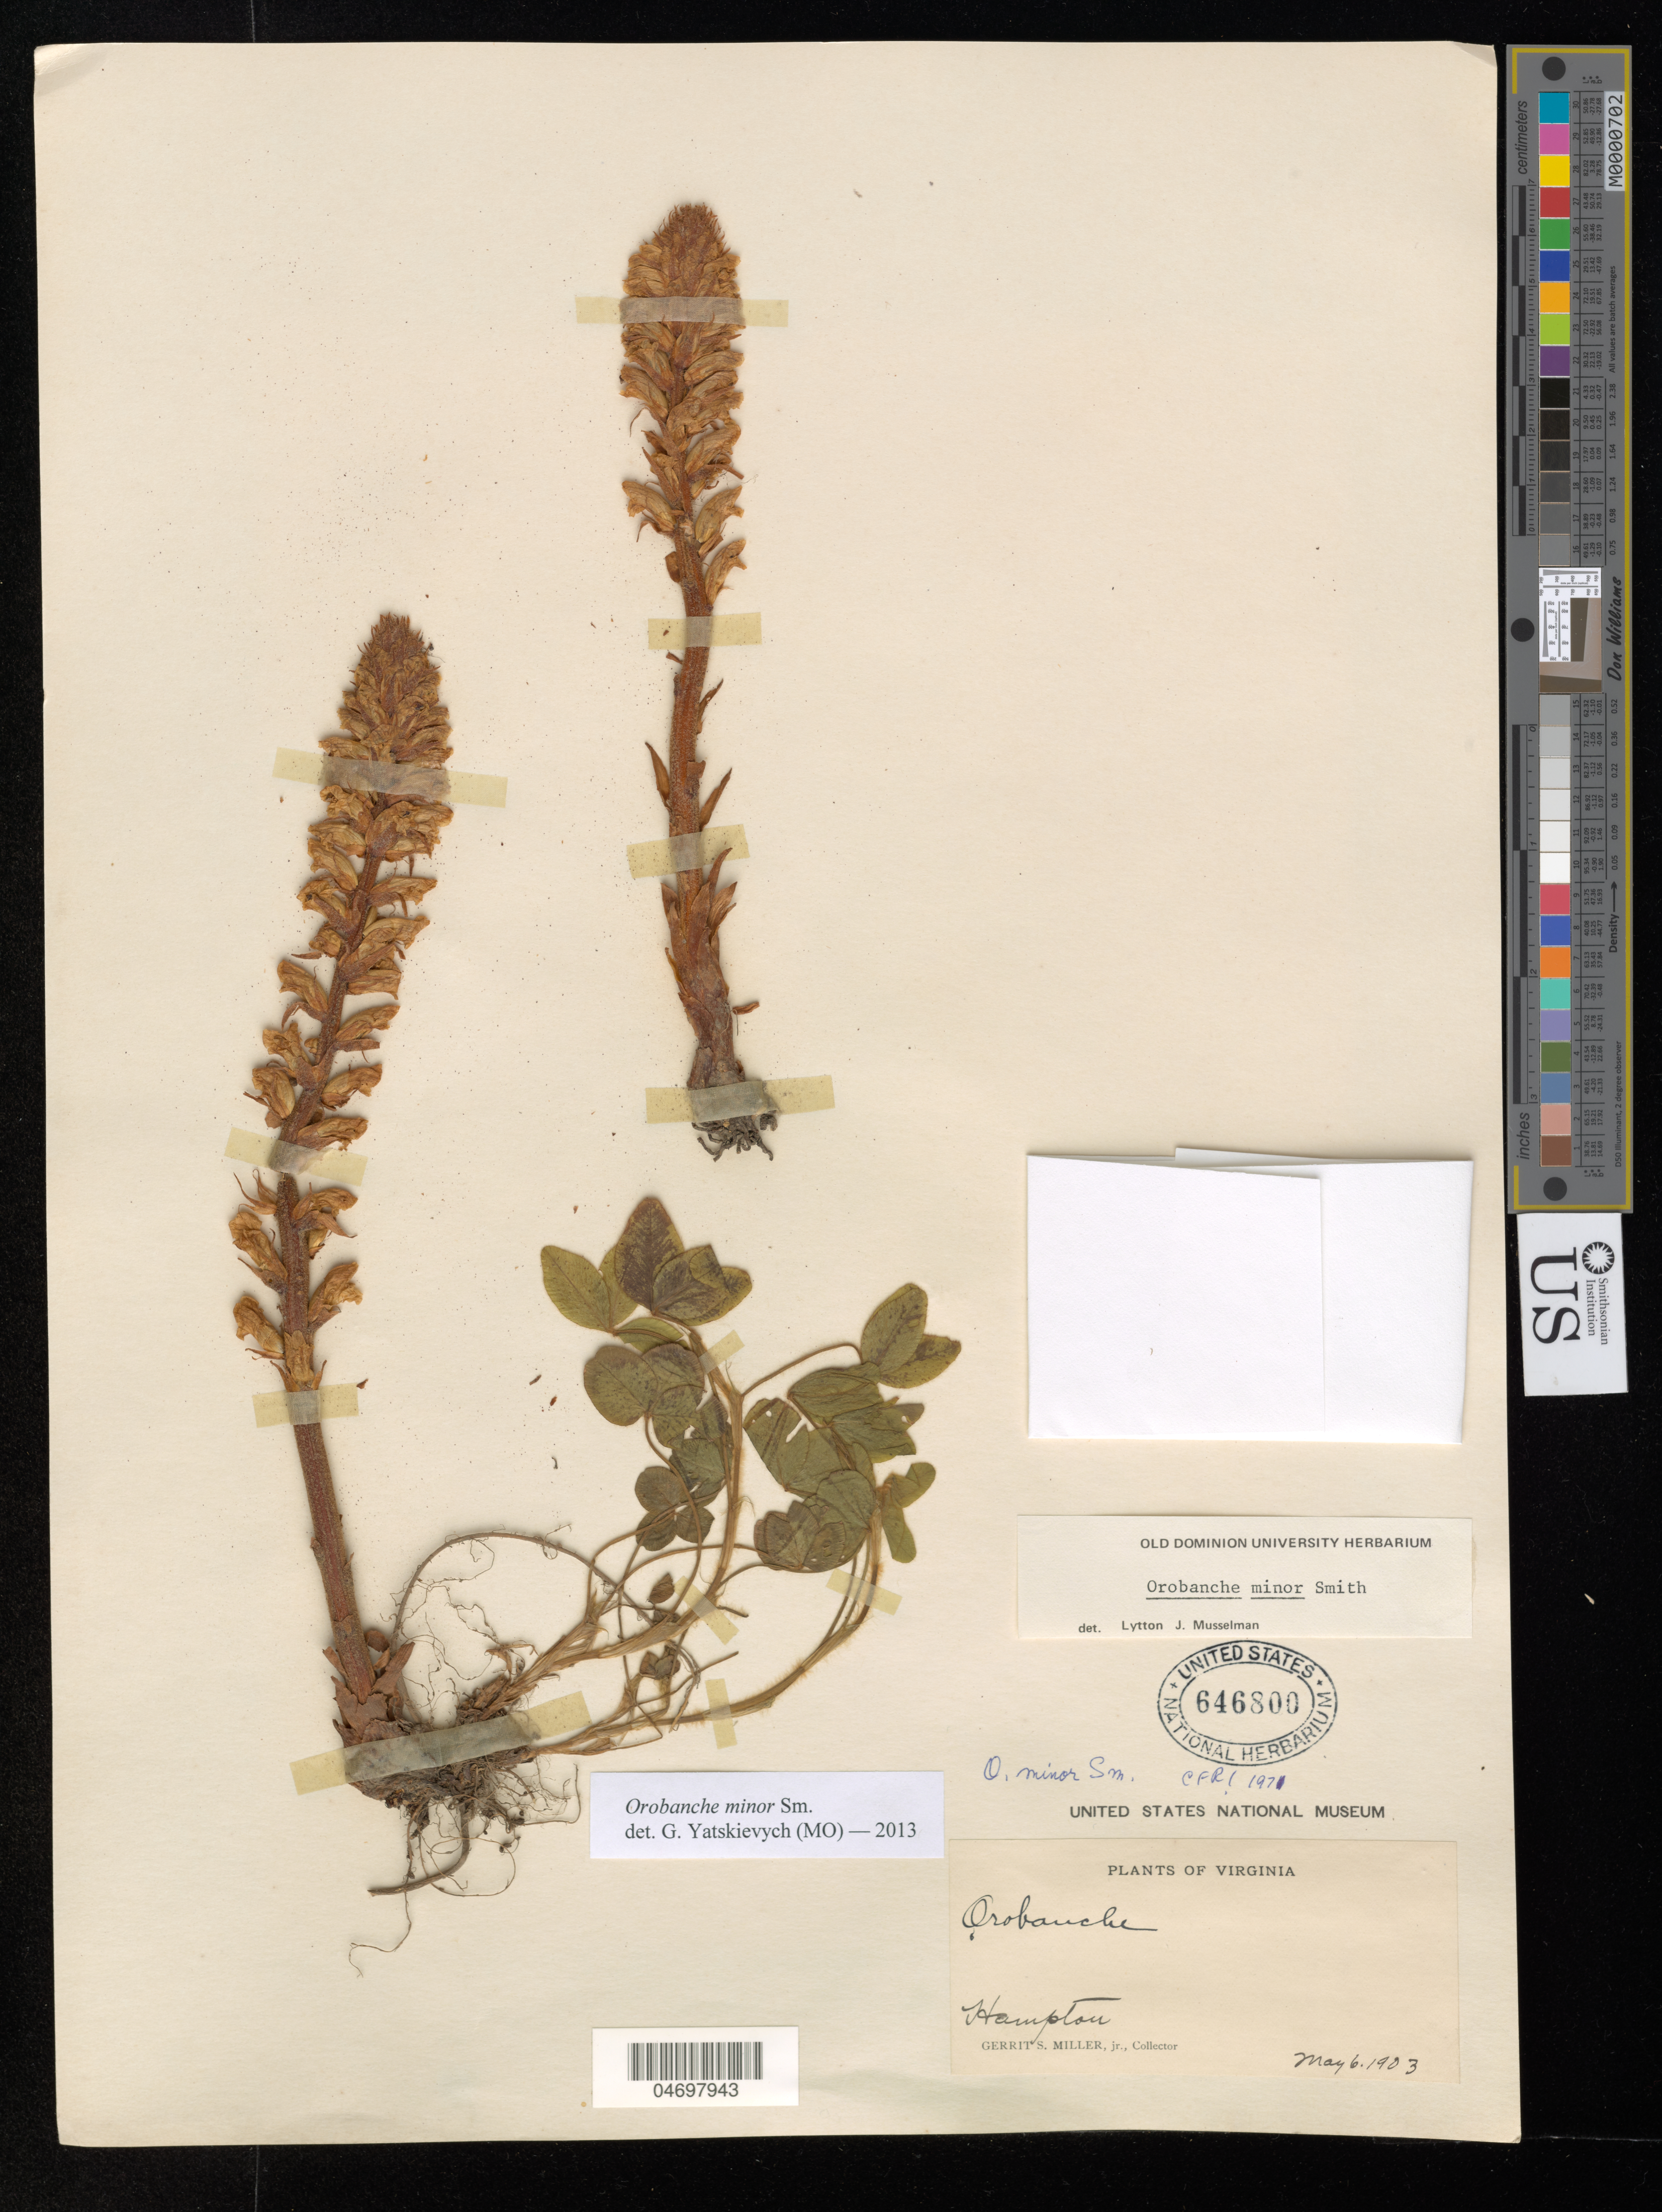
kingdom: Plantae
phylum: Tracheophyta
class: Magnoliopsida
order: Lamiales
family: Orobanchaceae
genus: Orobanche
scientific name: Orobanche minor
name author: Sm.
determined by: Yatskievych, G.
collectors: G. S. Miller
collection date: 1903-05-06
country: United States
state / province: Virginia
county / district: Hampton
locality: Hampton.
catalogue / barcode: US 646800